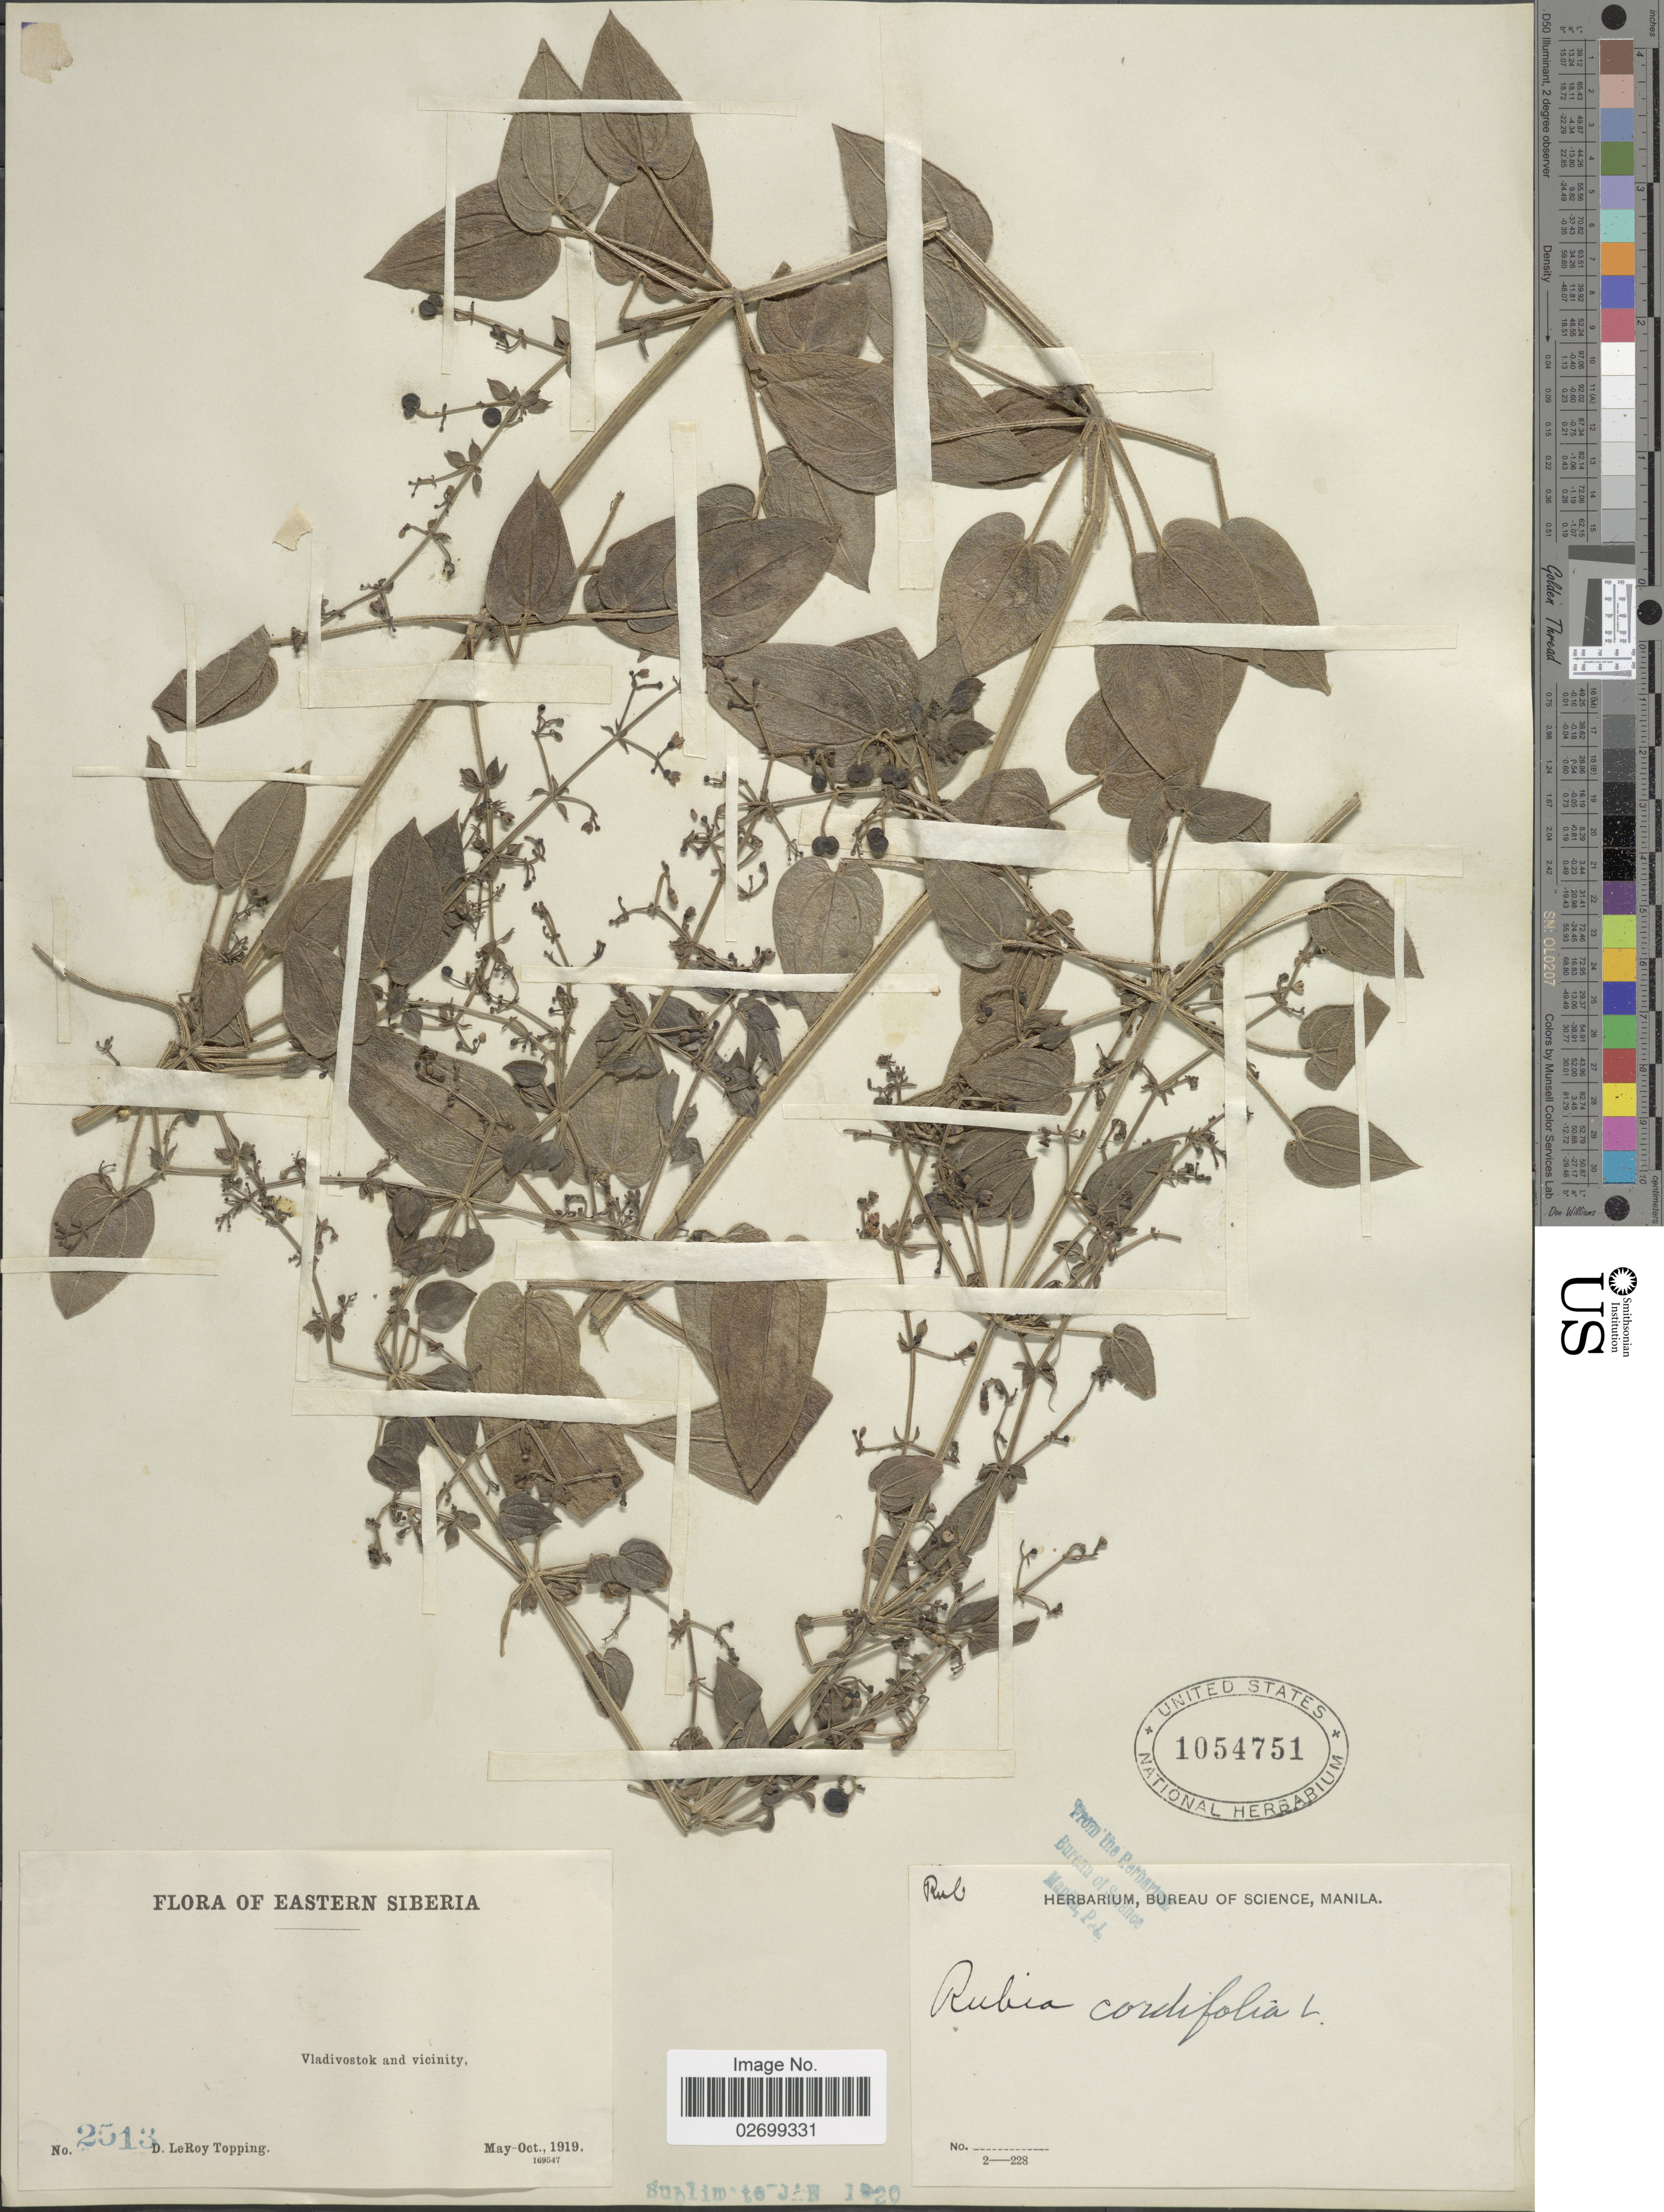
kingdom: Plantae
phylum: Tracheophyta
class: Magnoliopsida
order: Gentianales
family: Rubiaceae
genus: Rubia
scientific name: Rubia cordifolia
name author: L.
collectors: D. L. Topping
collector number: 2513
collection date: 1919-05/1919-10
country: Russian Federation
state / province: Primorsky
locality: Eastern Siberia, Vladivostok and vicinity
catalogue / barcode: US 1054751